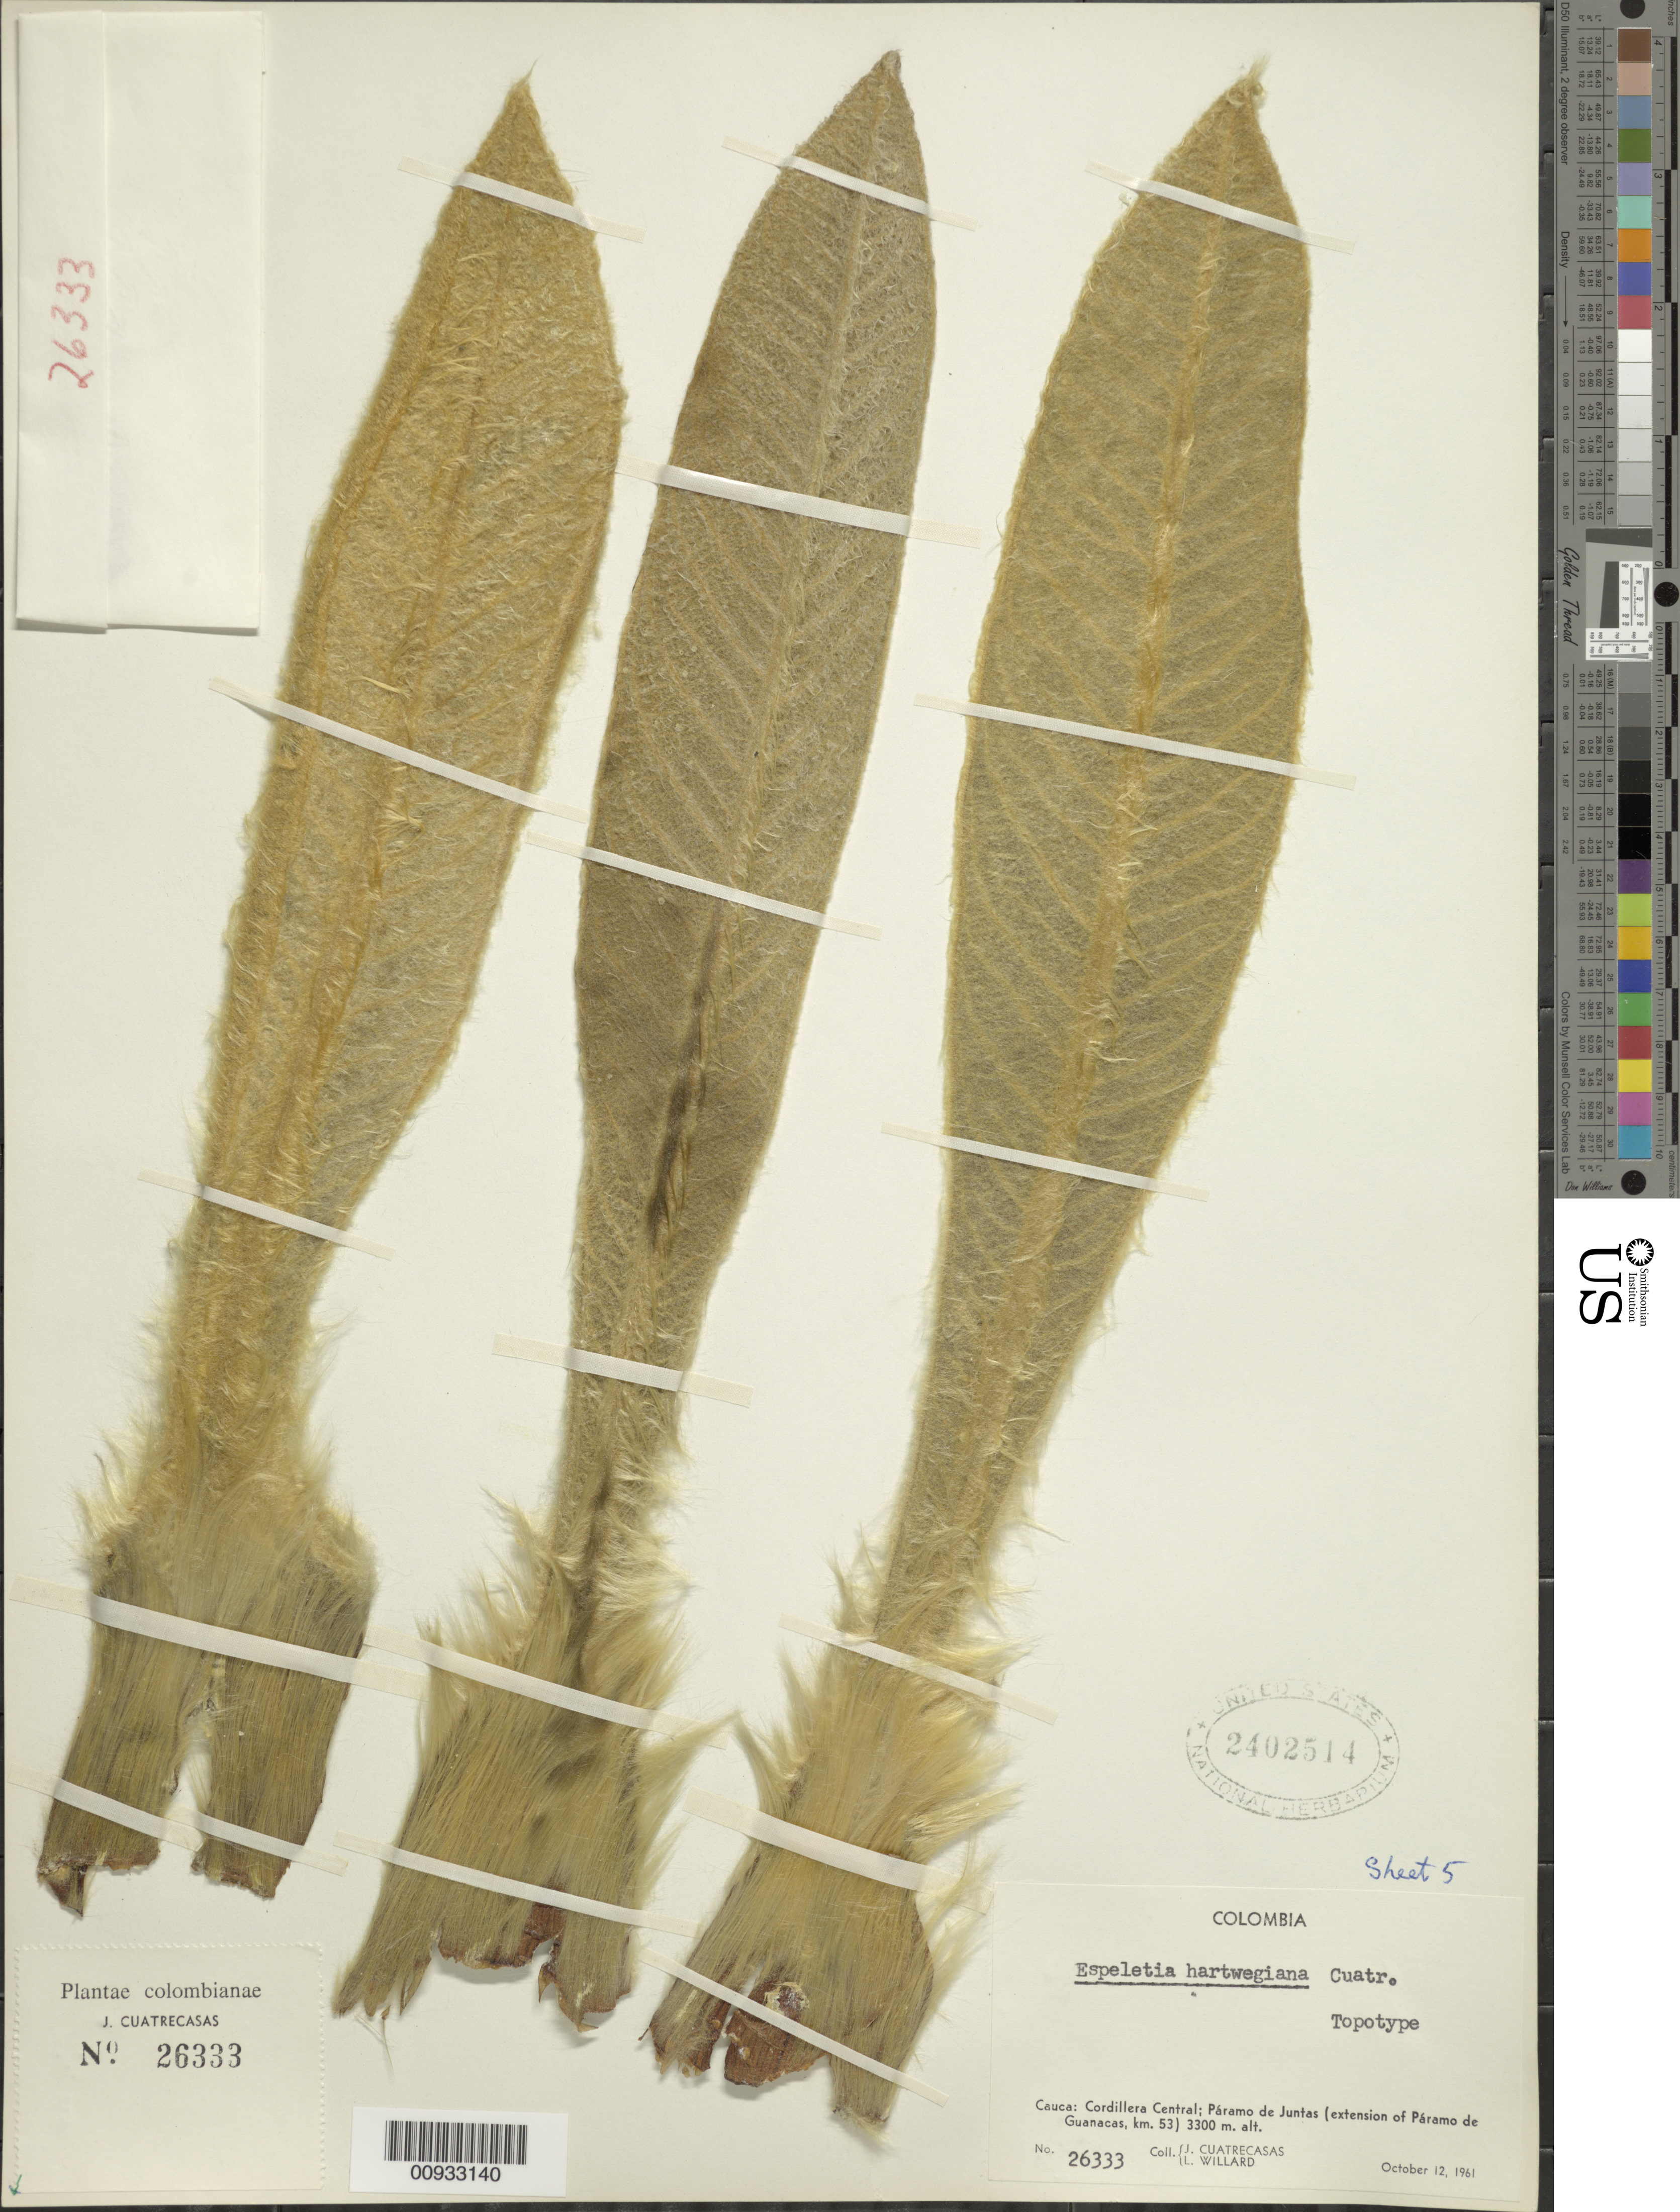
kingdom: Plantae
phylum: Tracheophyta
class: Magnoliopsida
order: Asterales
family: Asteraceae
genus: Espeletia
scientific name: Espeletia hartwegiana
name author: Sch. Bip. ex Cuatrec.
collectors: J. Cuatrecasas & L. Willard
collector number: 26333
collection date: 1961-10-12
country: Colombia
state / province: Cauca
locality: Cordillera Central; Paramo de Juntas (extension of Paramo de Guanacas, km. 53).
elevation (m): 3300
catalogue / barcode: US 2402514